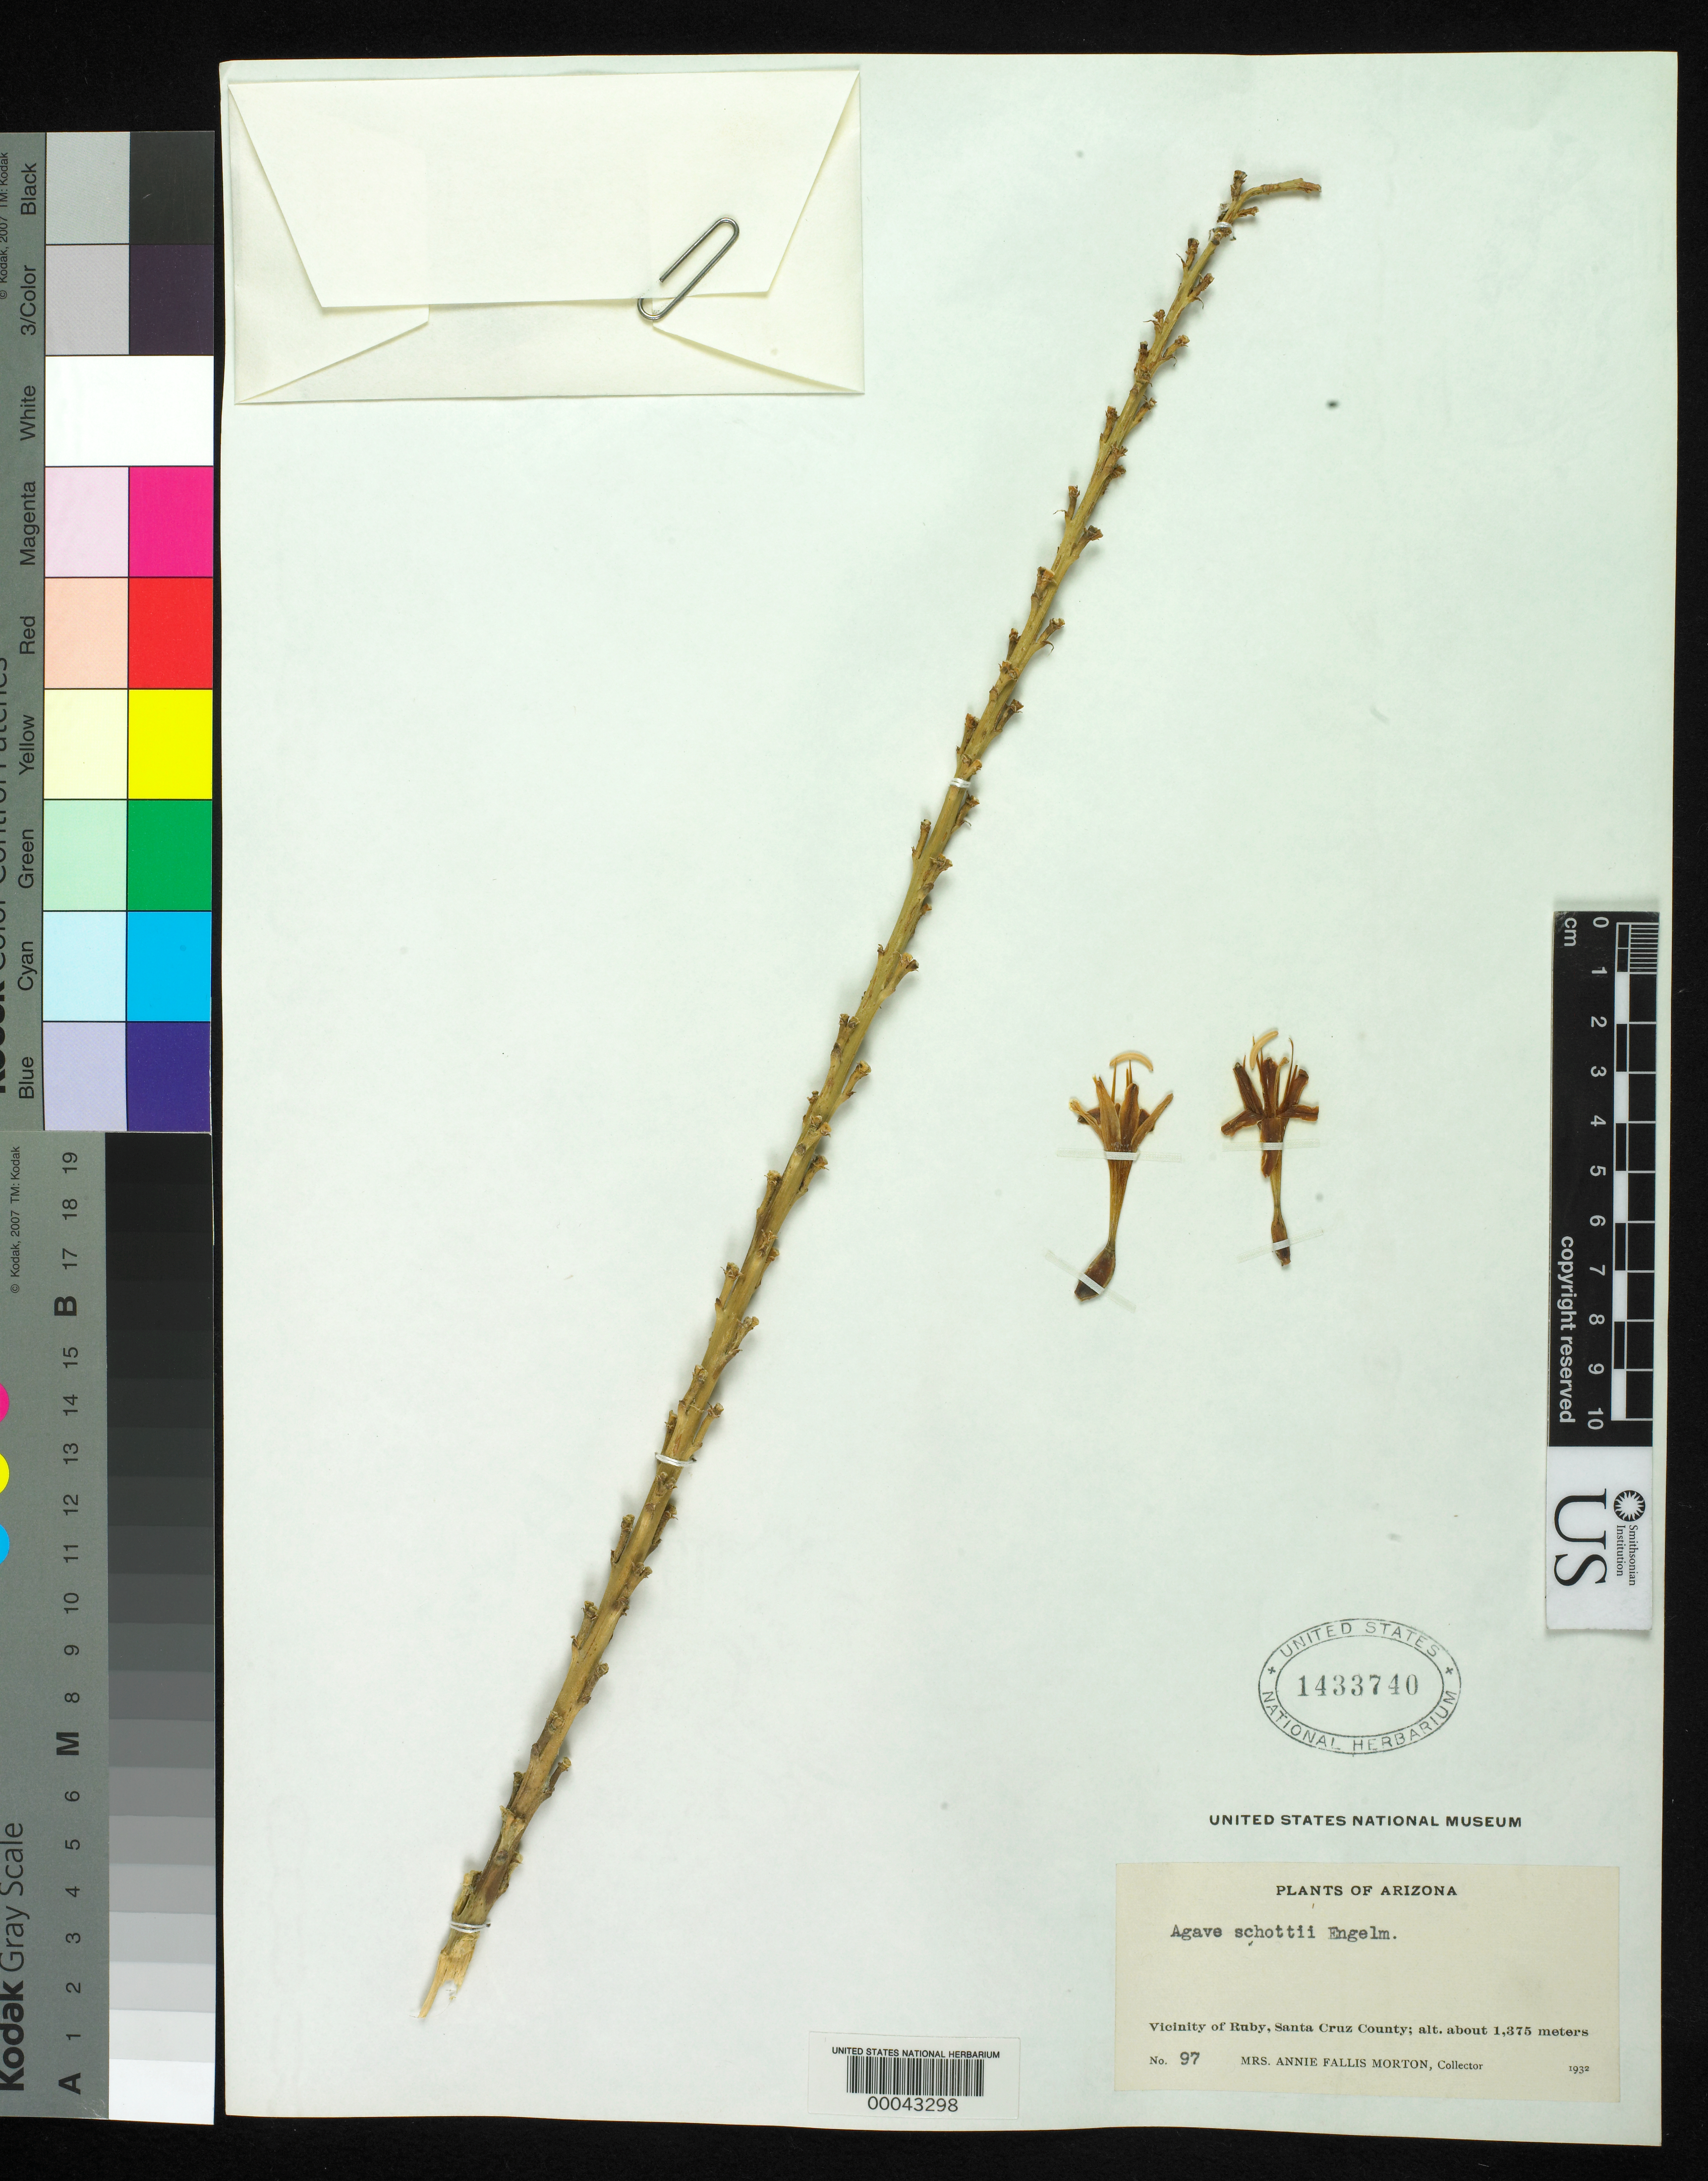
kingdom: Plantae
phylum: Tracheophyta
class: Liliopsida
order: Asparagales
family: Asparagaceae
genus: Agave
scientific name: Agave schottii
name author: Engelm.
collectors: A. F. Morton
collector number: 97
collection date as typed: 1931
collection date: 1931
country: United States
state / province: Arizona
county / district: Santa Cruz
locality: Vicinity of ruby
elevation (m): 1375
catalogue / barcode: US 1433740